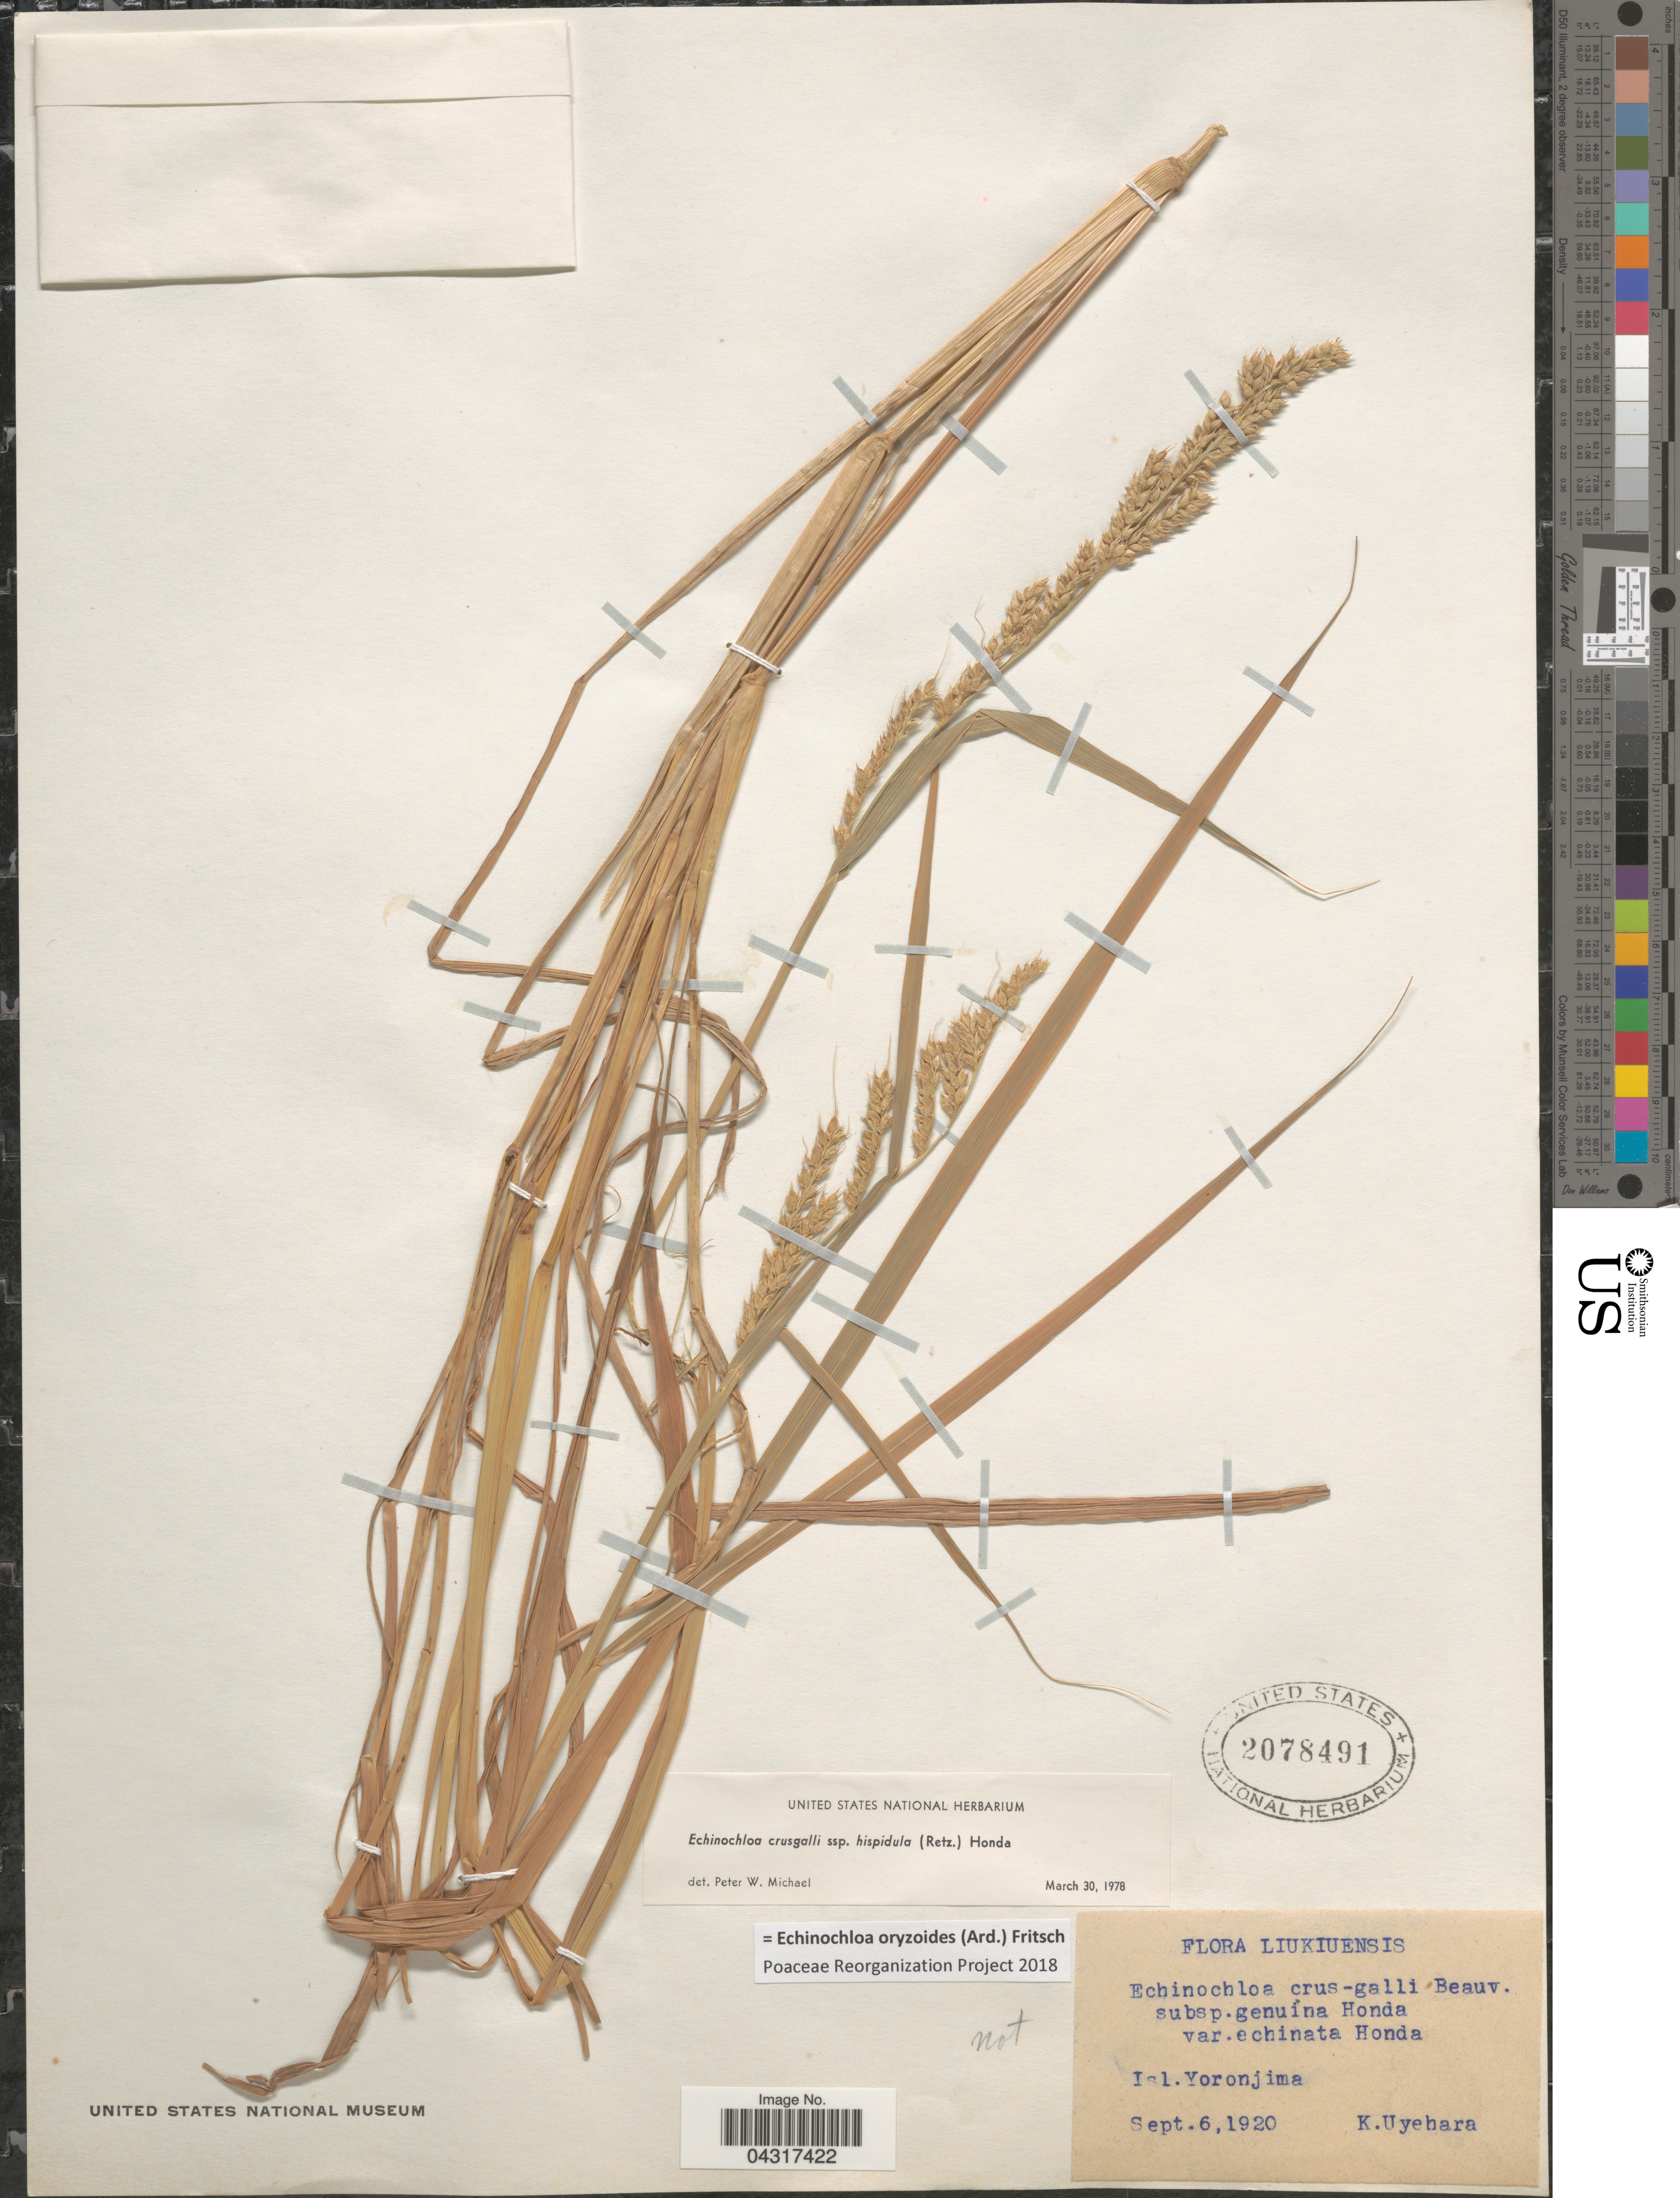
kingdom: Plantae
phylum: Tracheophyta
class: Liliopsida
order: Poales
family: Poaceae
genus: Echinochloa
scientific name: Echinochloa oryzoides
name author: (Ard.) Fritsch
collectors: K. Uyehara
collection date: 1920-09-06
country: Japan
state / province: Okinawa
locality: Liukiuensis. Isl. Yoronjima.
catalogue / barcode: US 2078491